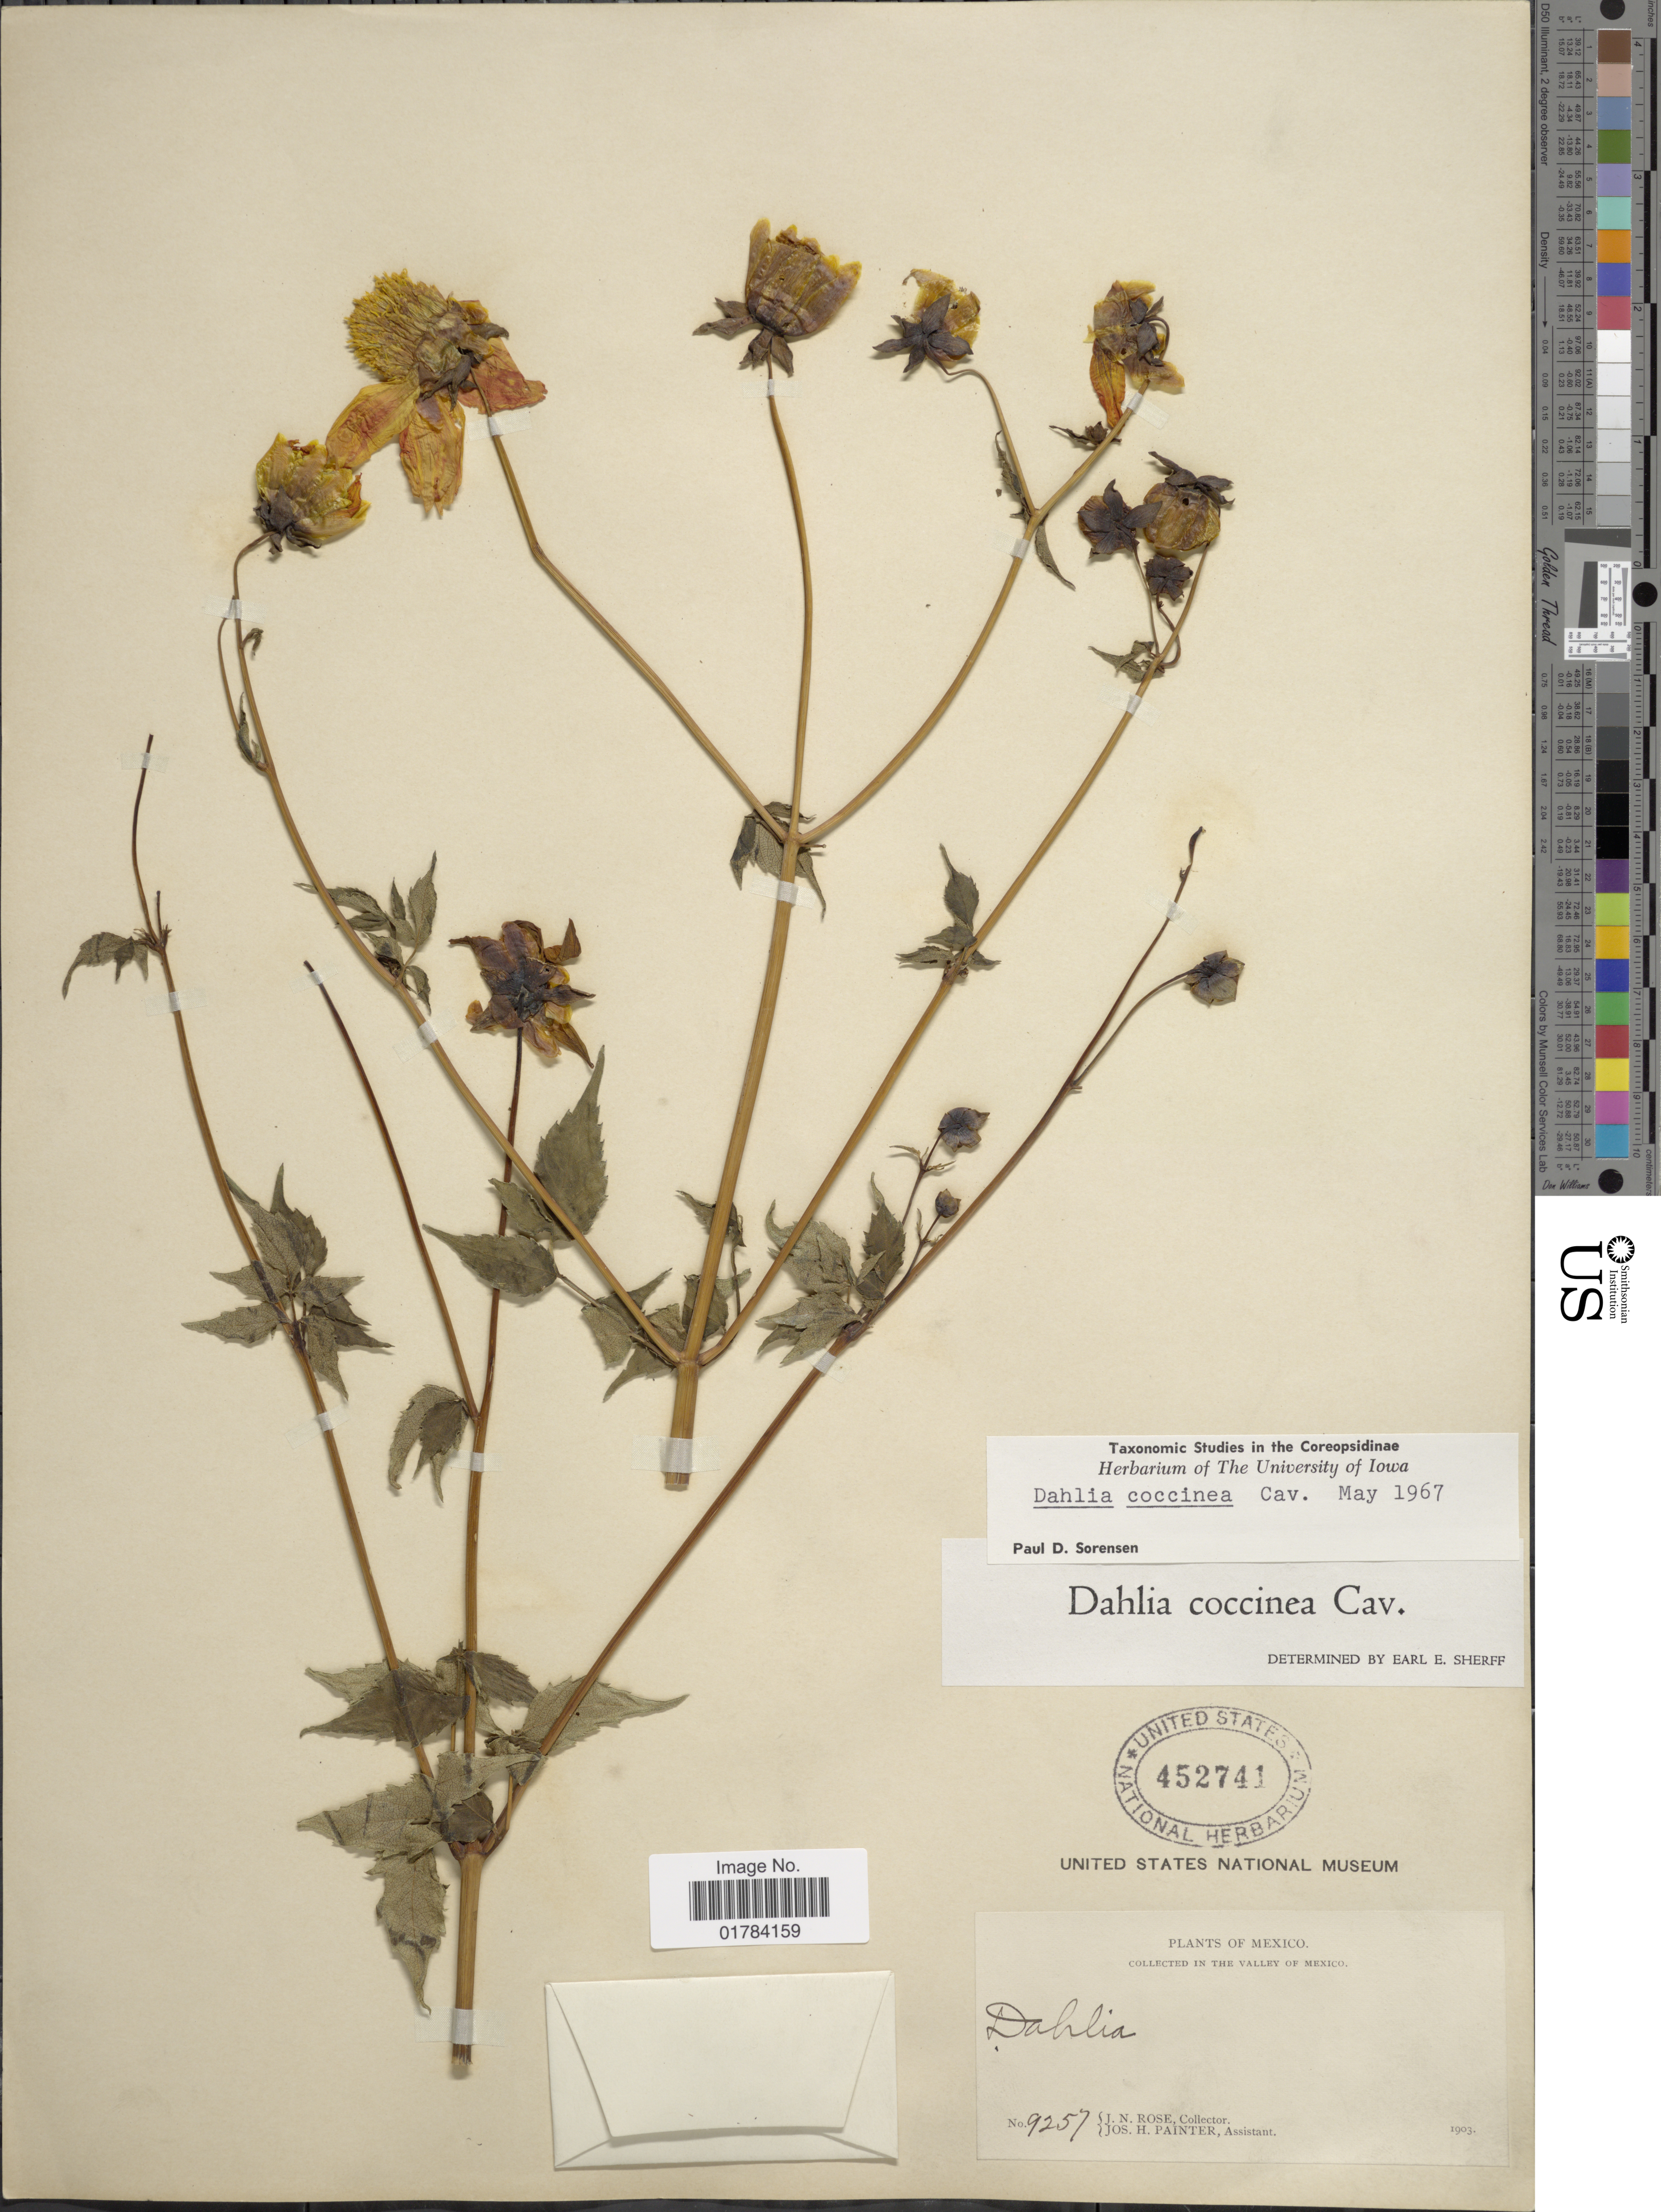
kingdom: Plantae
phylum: Tracheophyta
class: Magnoliopsida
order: Asterales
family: Asteraceae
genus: Dahlia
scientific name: Dahlia coccinea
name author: Cav.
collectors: J. N. Rose & J. H. Painter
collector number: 9257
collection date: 1903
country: Mexico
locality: Valley of Mexico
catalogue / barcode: US 452741